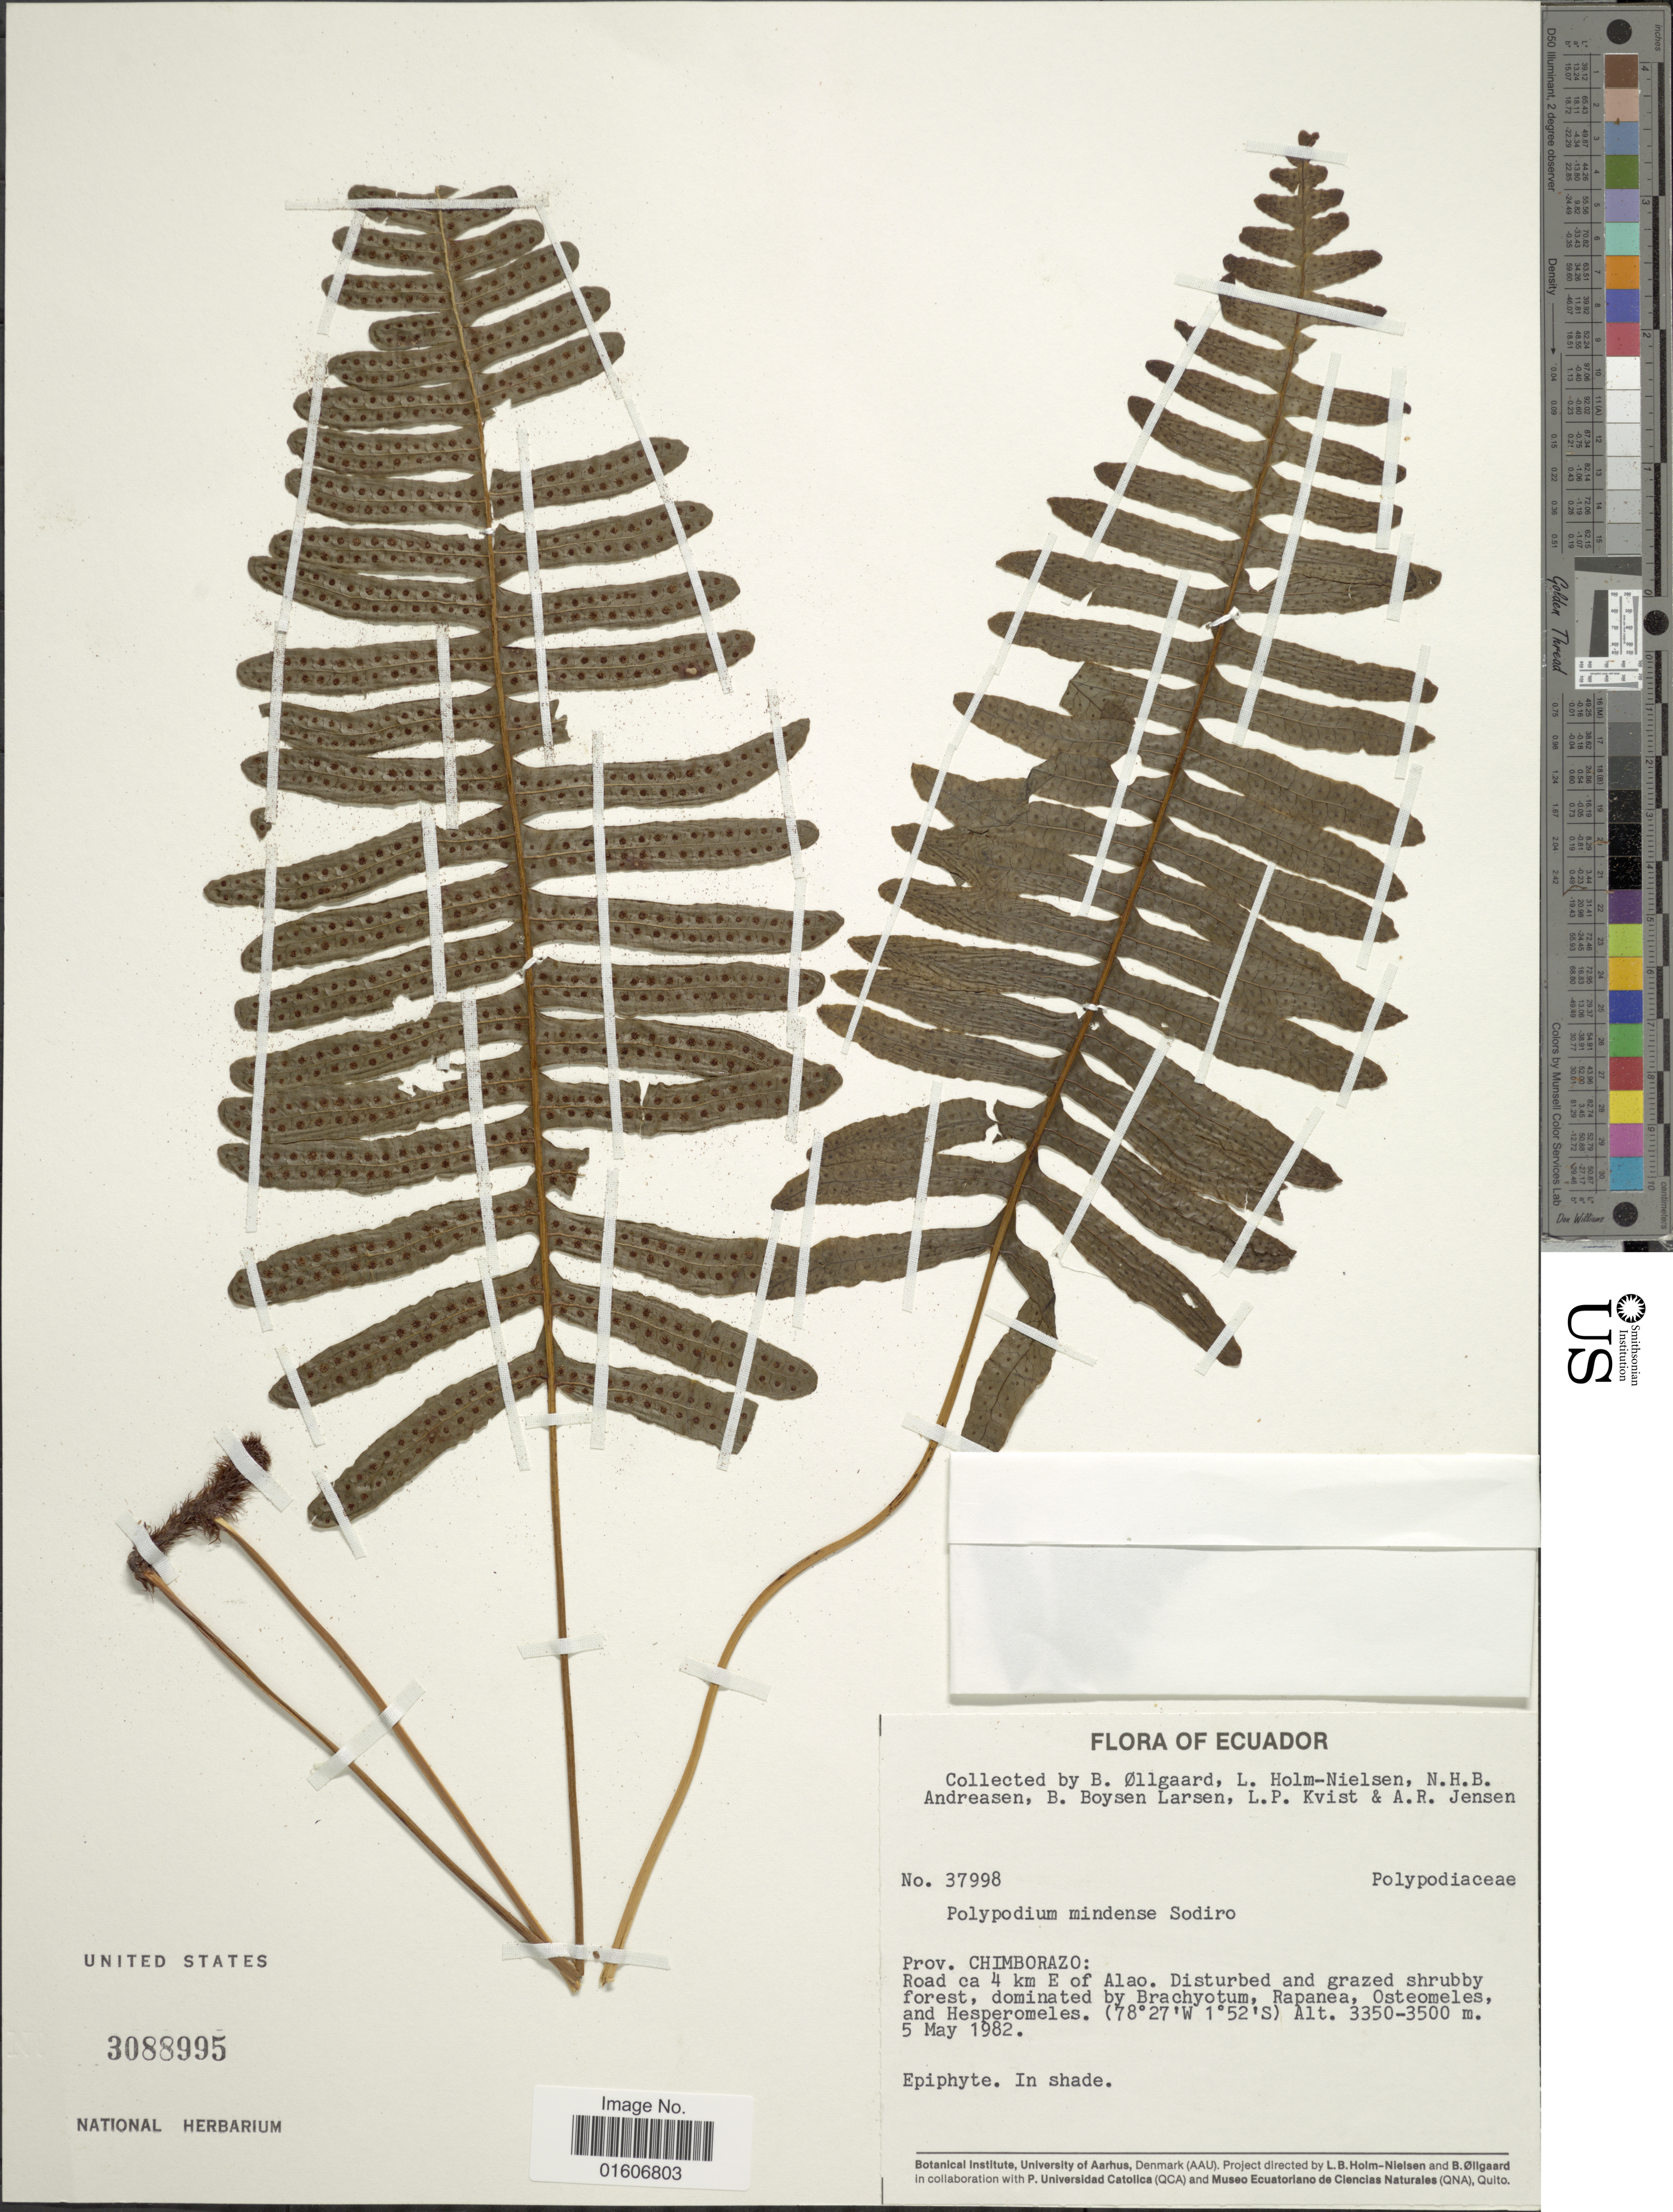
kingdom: Plantae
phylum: Tracheophyta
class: Polypodiopsida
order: Polypodiales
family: Polypodiaceae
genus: Serpocaulon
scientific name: Serpocaulon mindense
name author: (Sodiro)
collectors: B. Øllgaard, L. B. Holm-Nielsen, N. Andreasen, B. Boysen Larsen & et al.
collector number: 37998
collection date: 1982-05-05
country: Ecuador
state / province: Chimborazo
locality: Road ca 4 km E of Alao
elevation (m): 3350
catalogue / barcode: US 3088995